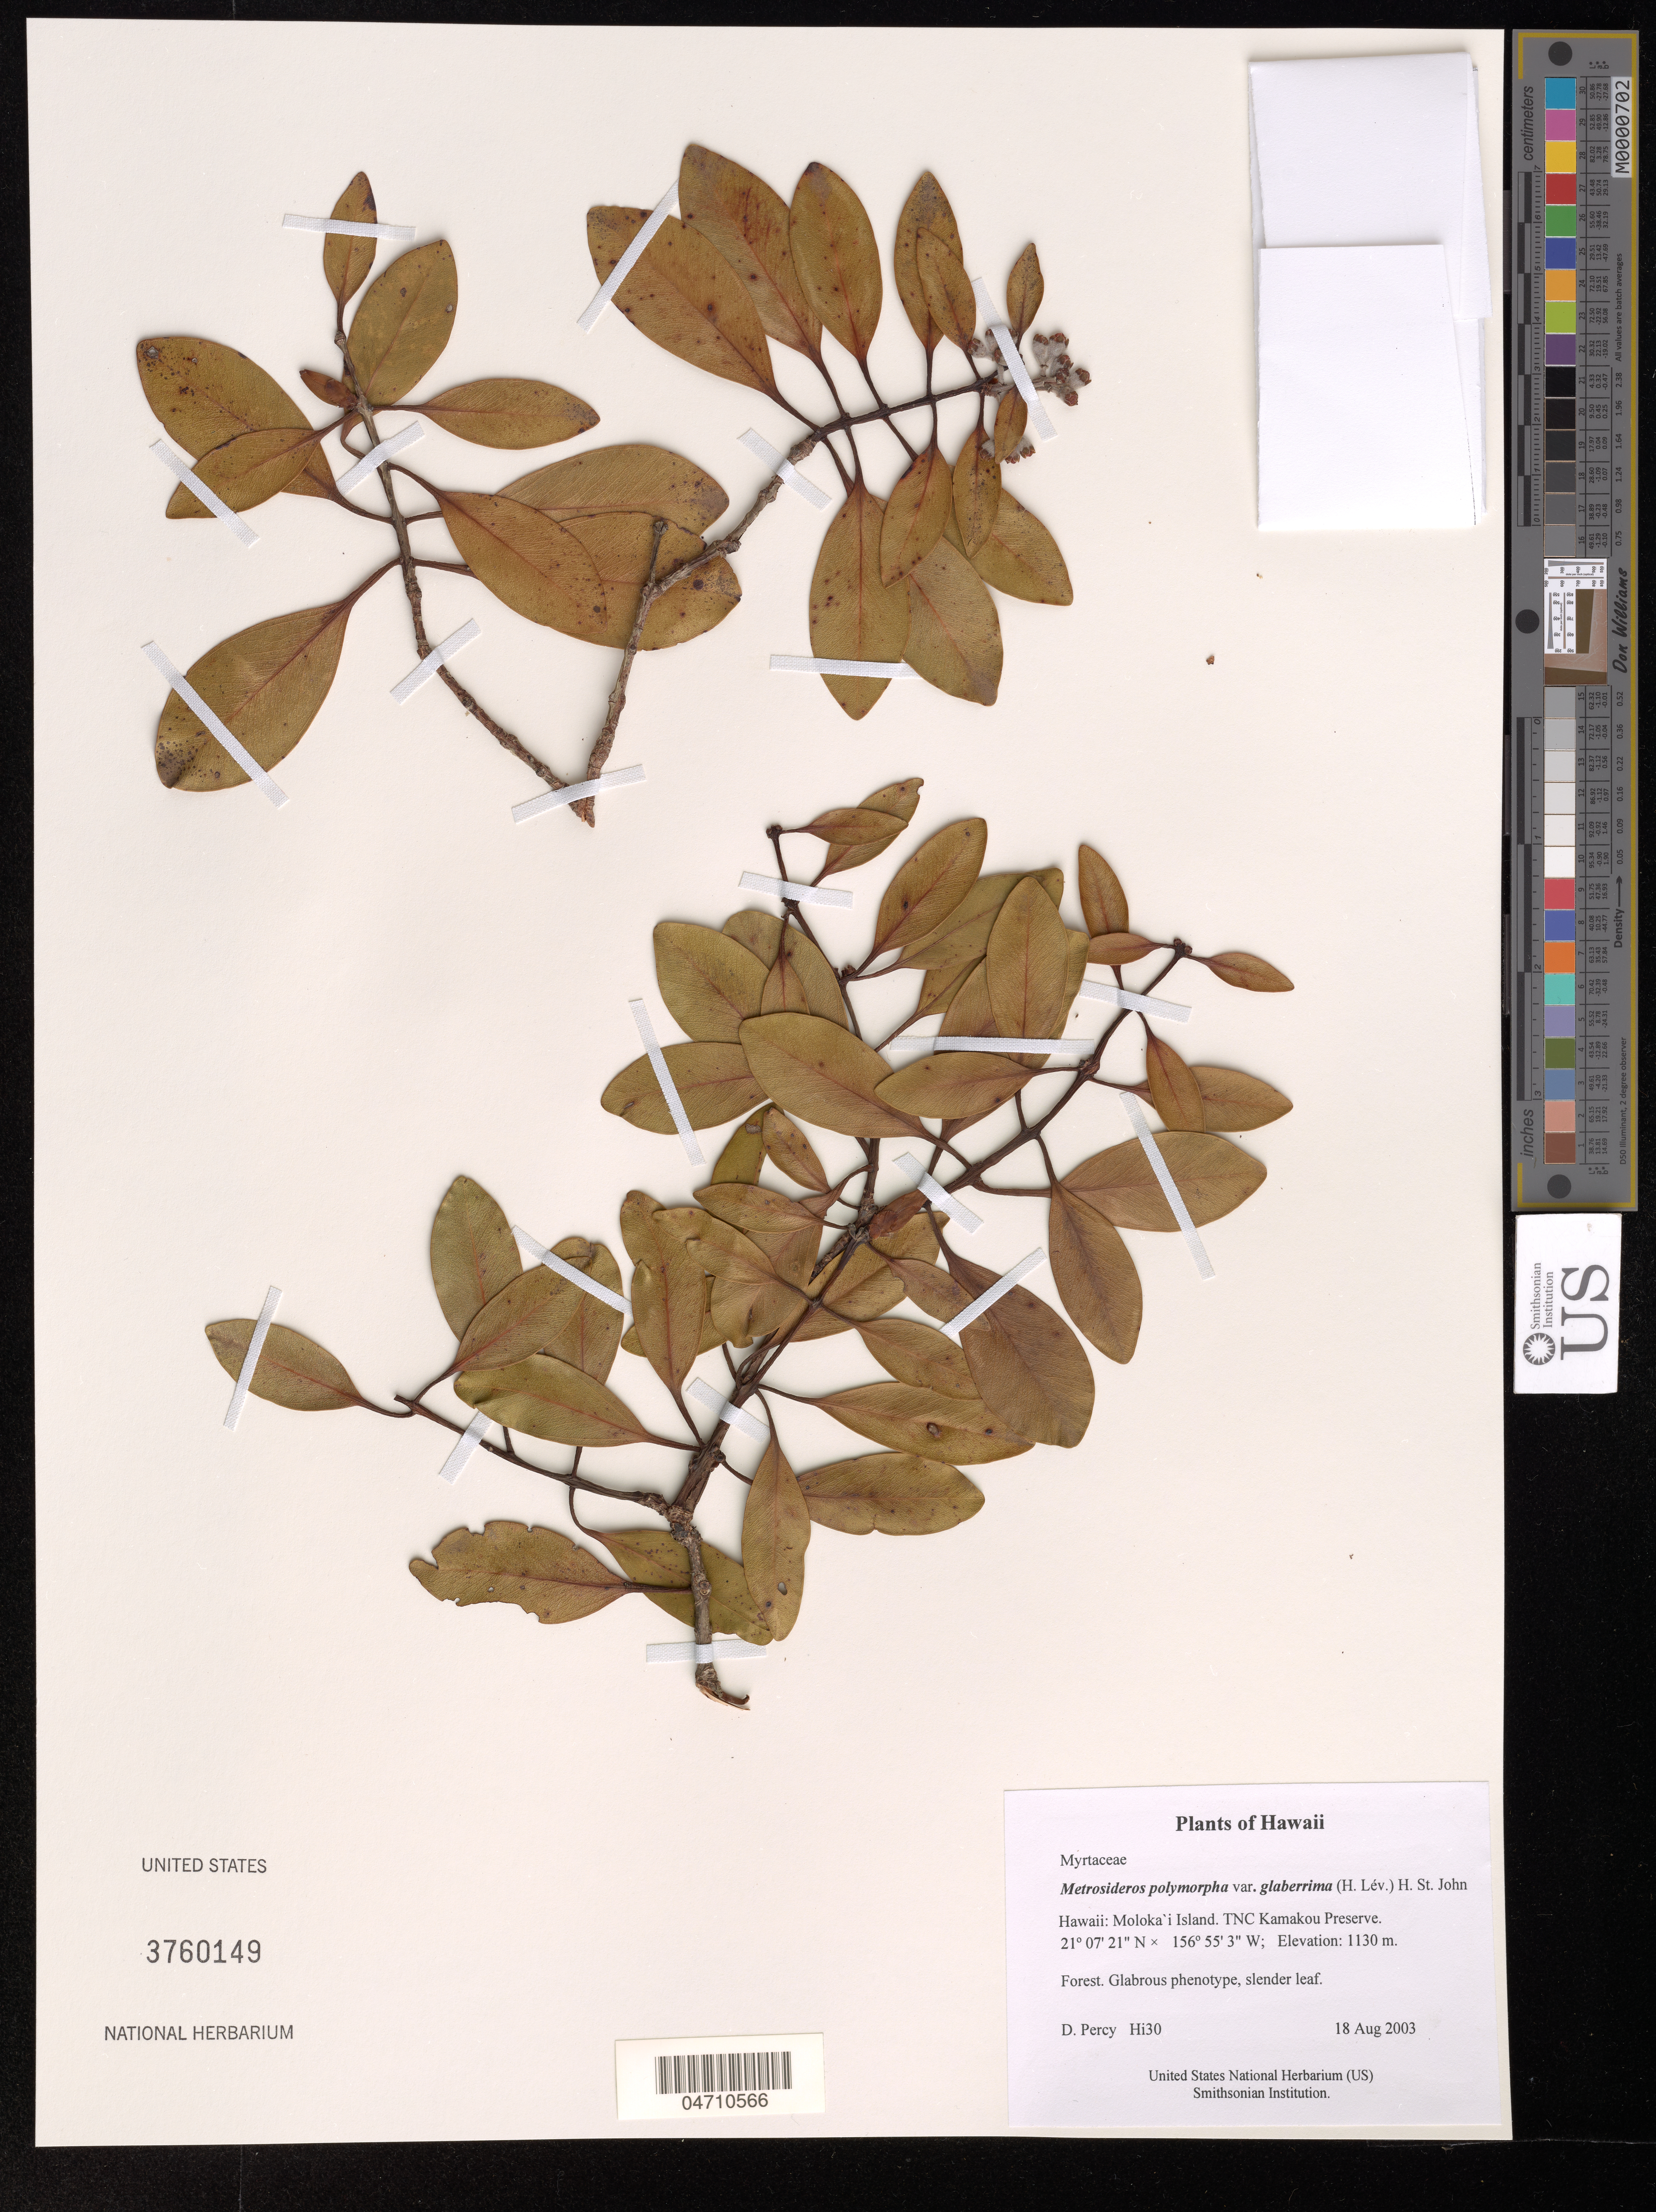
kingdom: Plantae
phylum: Tracheophyta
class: Magnoliopsida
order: Myrtales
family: Myrtaceae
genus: Metrosideros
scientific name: Metrosideros polymorpha var. glaberrima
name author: (H. Lév.) H. St. John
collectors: D. Percy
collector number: Hi30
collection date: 2003-08-18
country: United States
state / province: Hawaii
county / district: Maui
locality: TNC Kamakou Preserve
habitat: Forest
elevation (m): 1130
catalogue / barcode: US 3760149